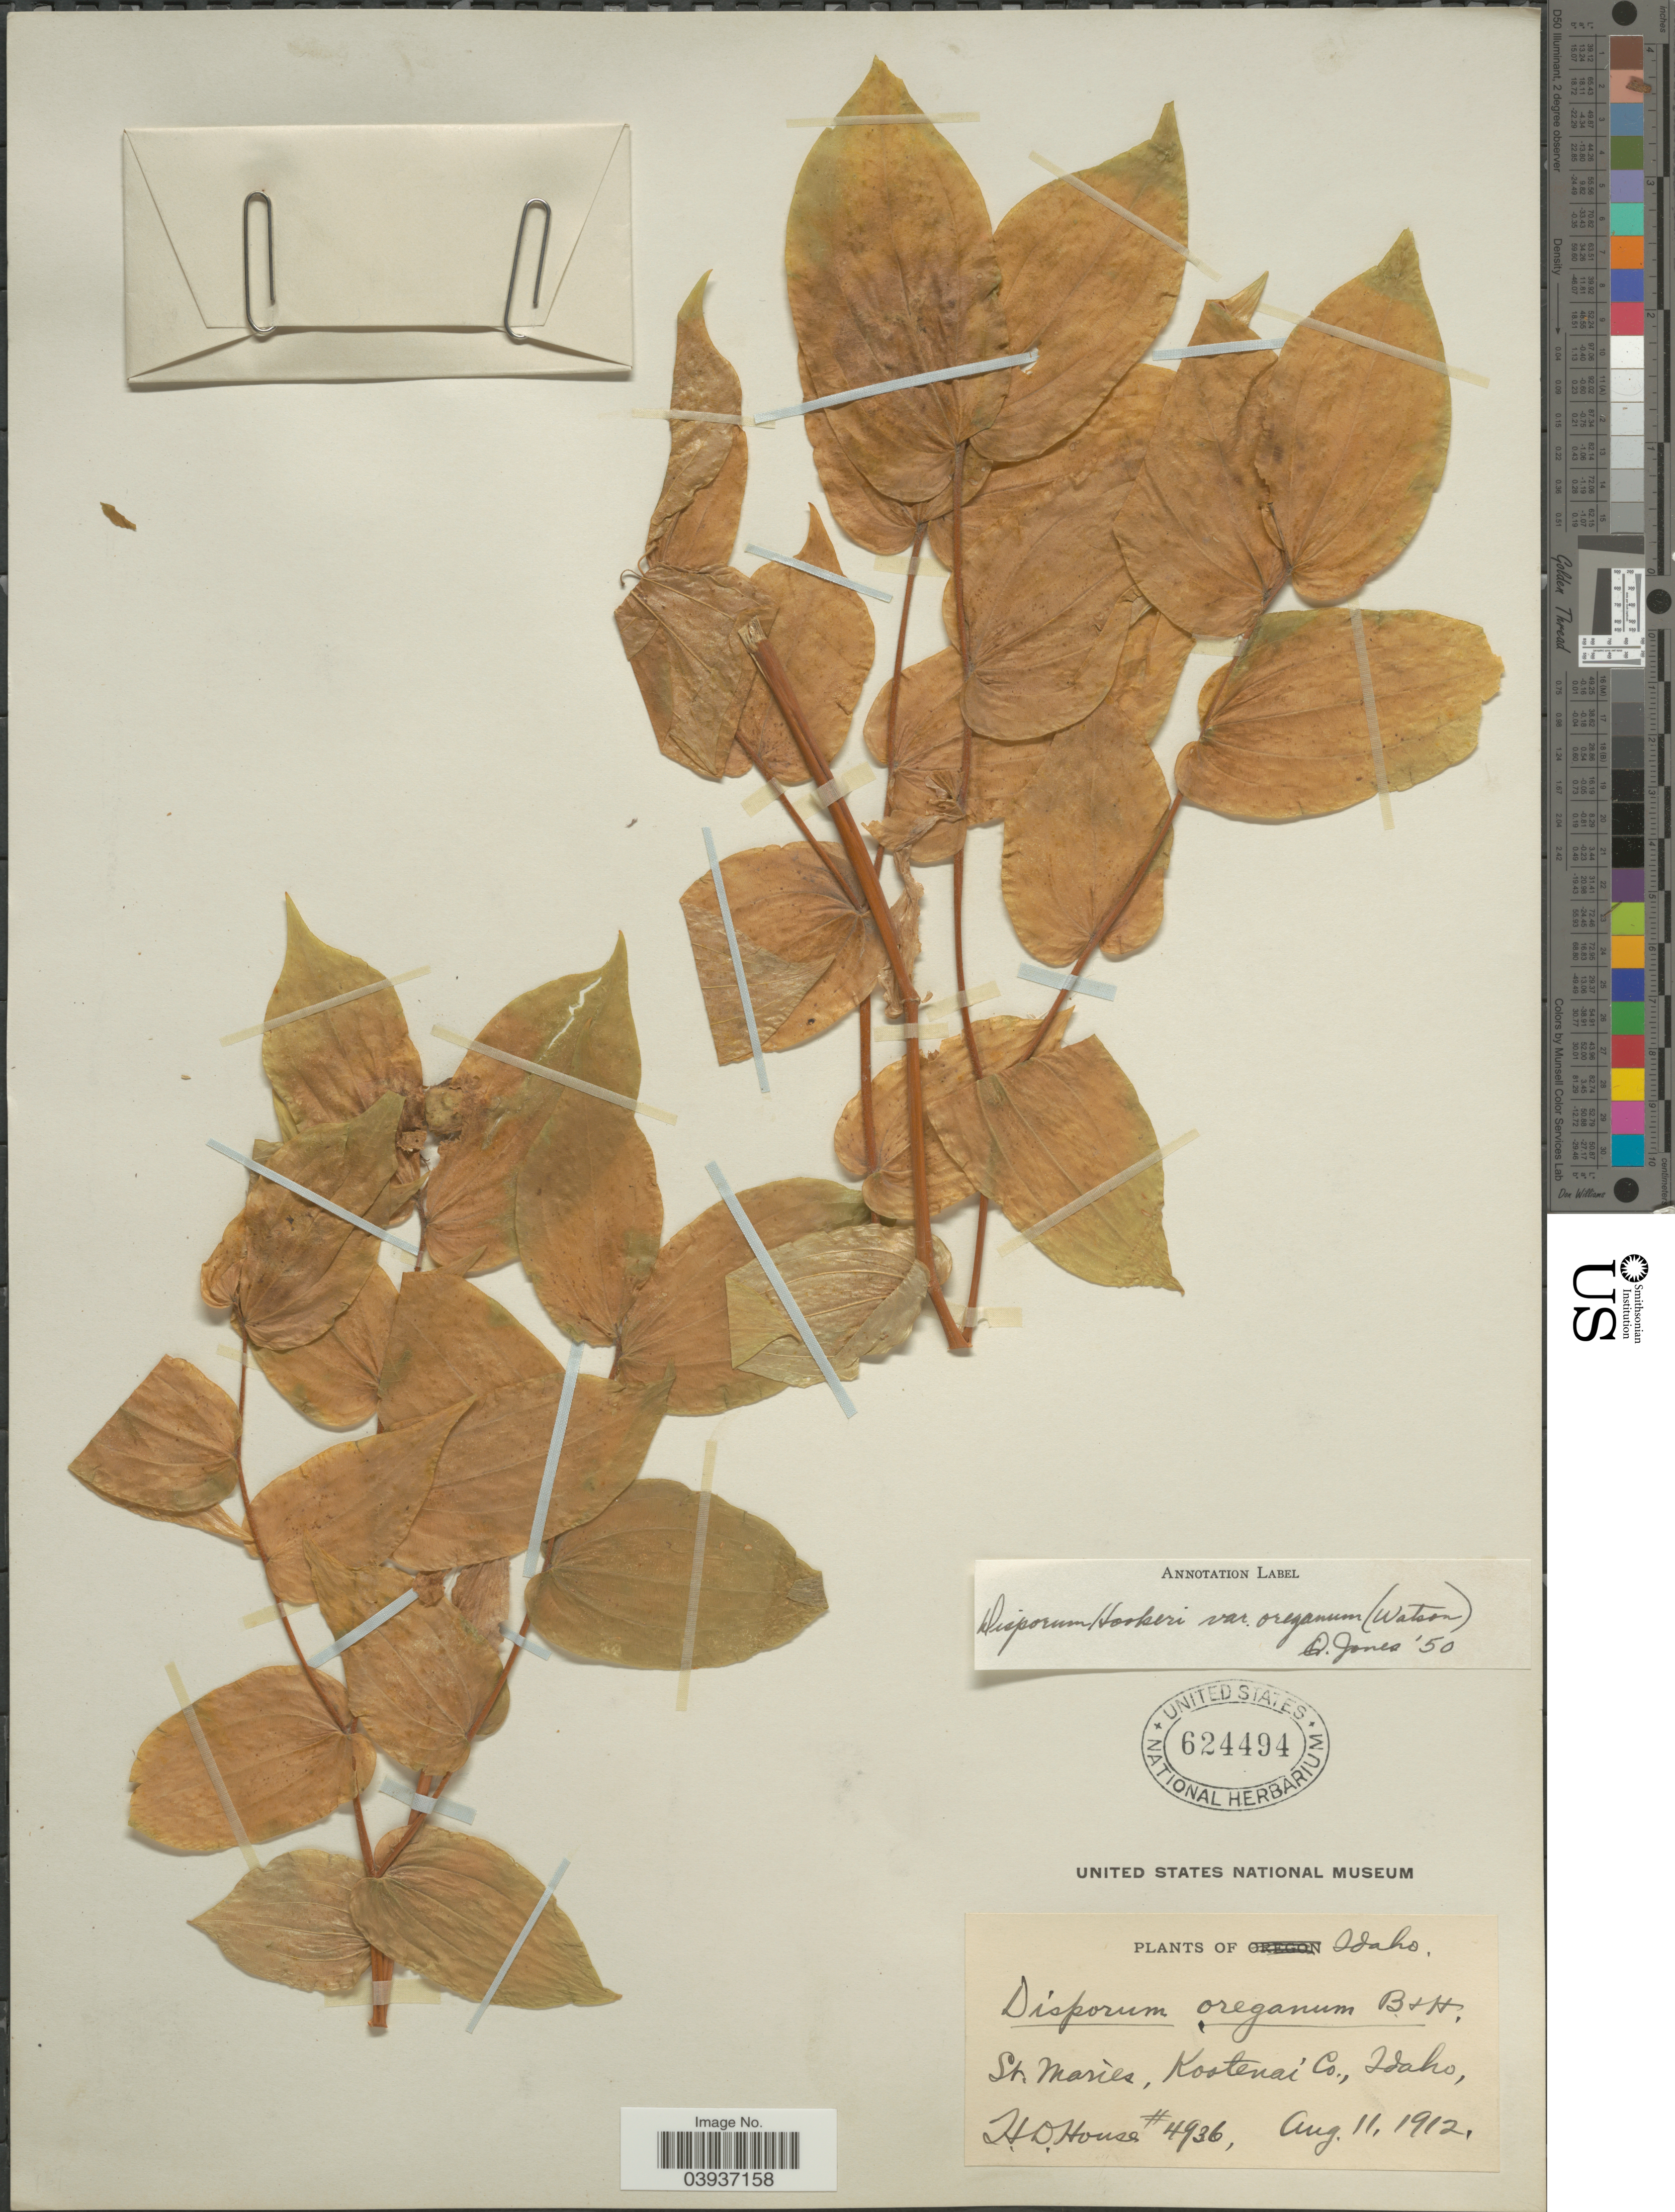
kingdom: Plantae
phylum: Tracheophyta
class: Liliopsida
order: Liliales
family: Colchicaceae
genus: Disporum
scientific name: Disporum hookeri var. oreganum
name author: (S. Watson) Q. Jones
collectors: H. D. House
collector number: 4936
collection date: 1912-08-11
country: United States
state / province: Idaho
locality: St. Maries, Kootenai Co.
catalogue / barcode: US 624494